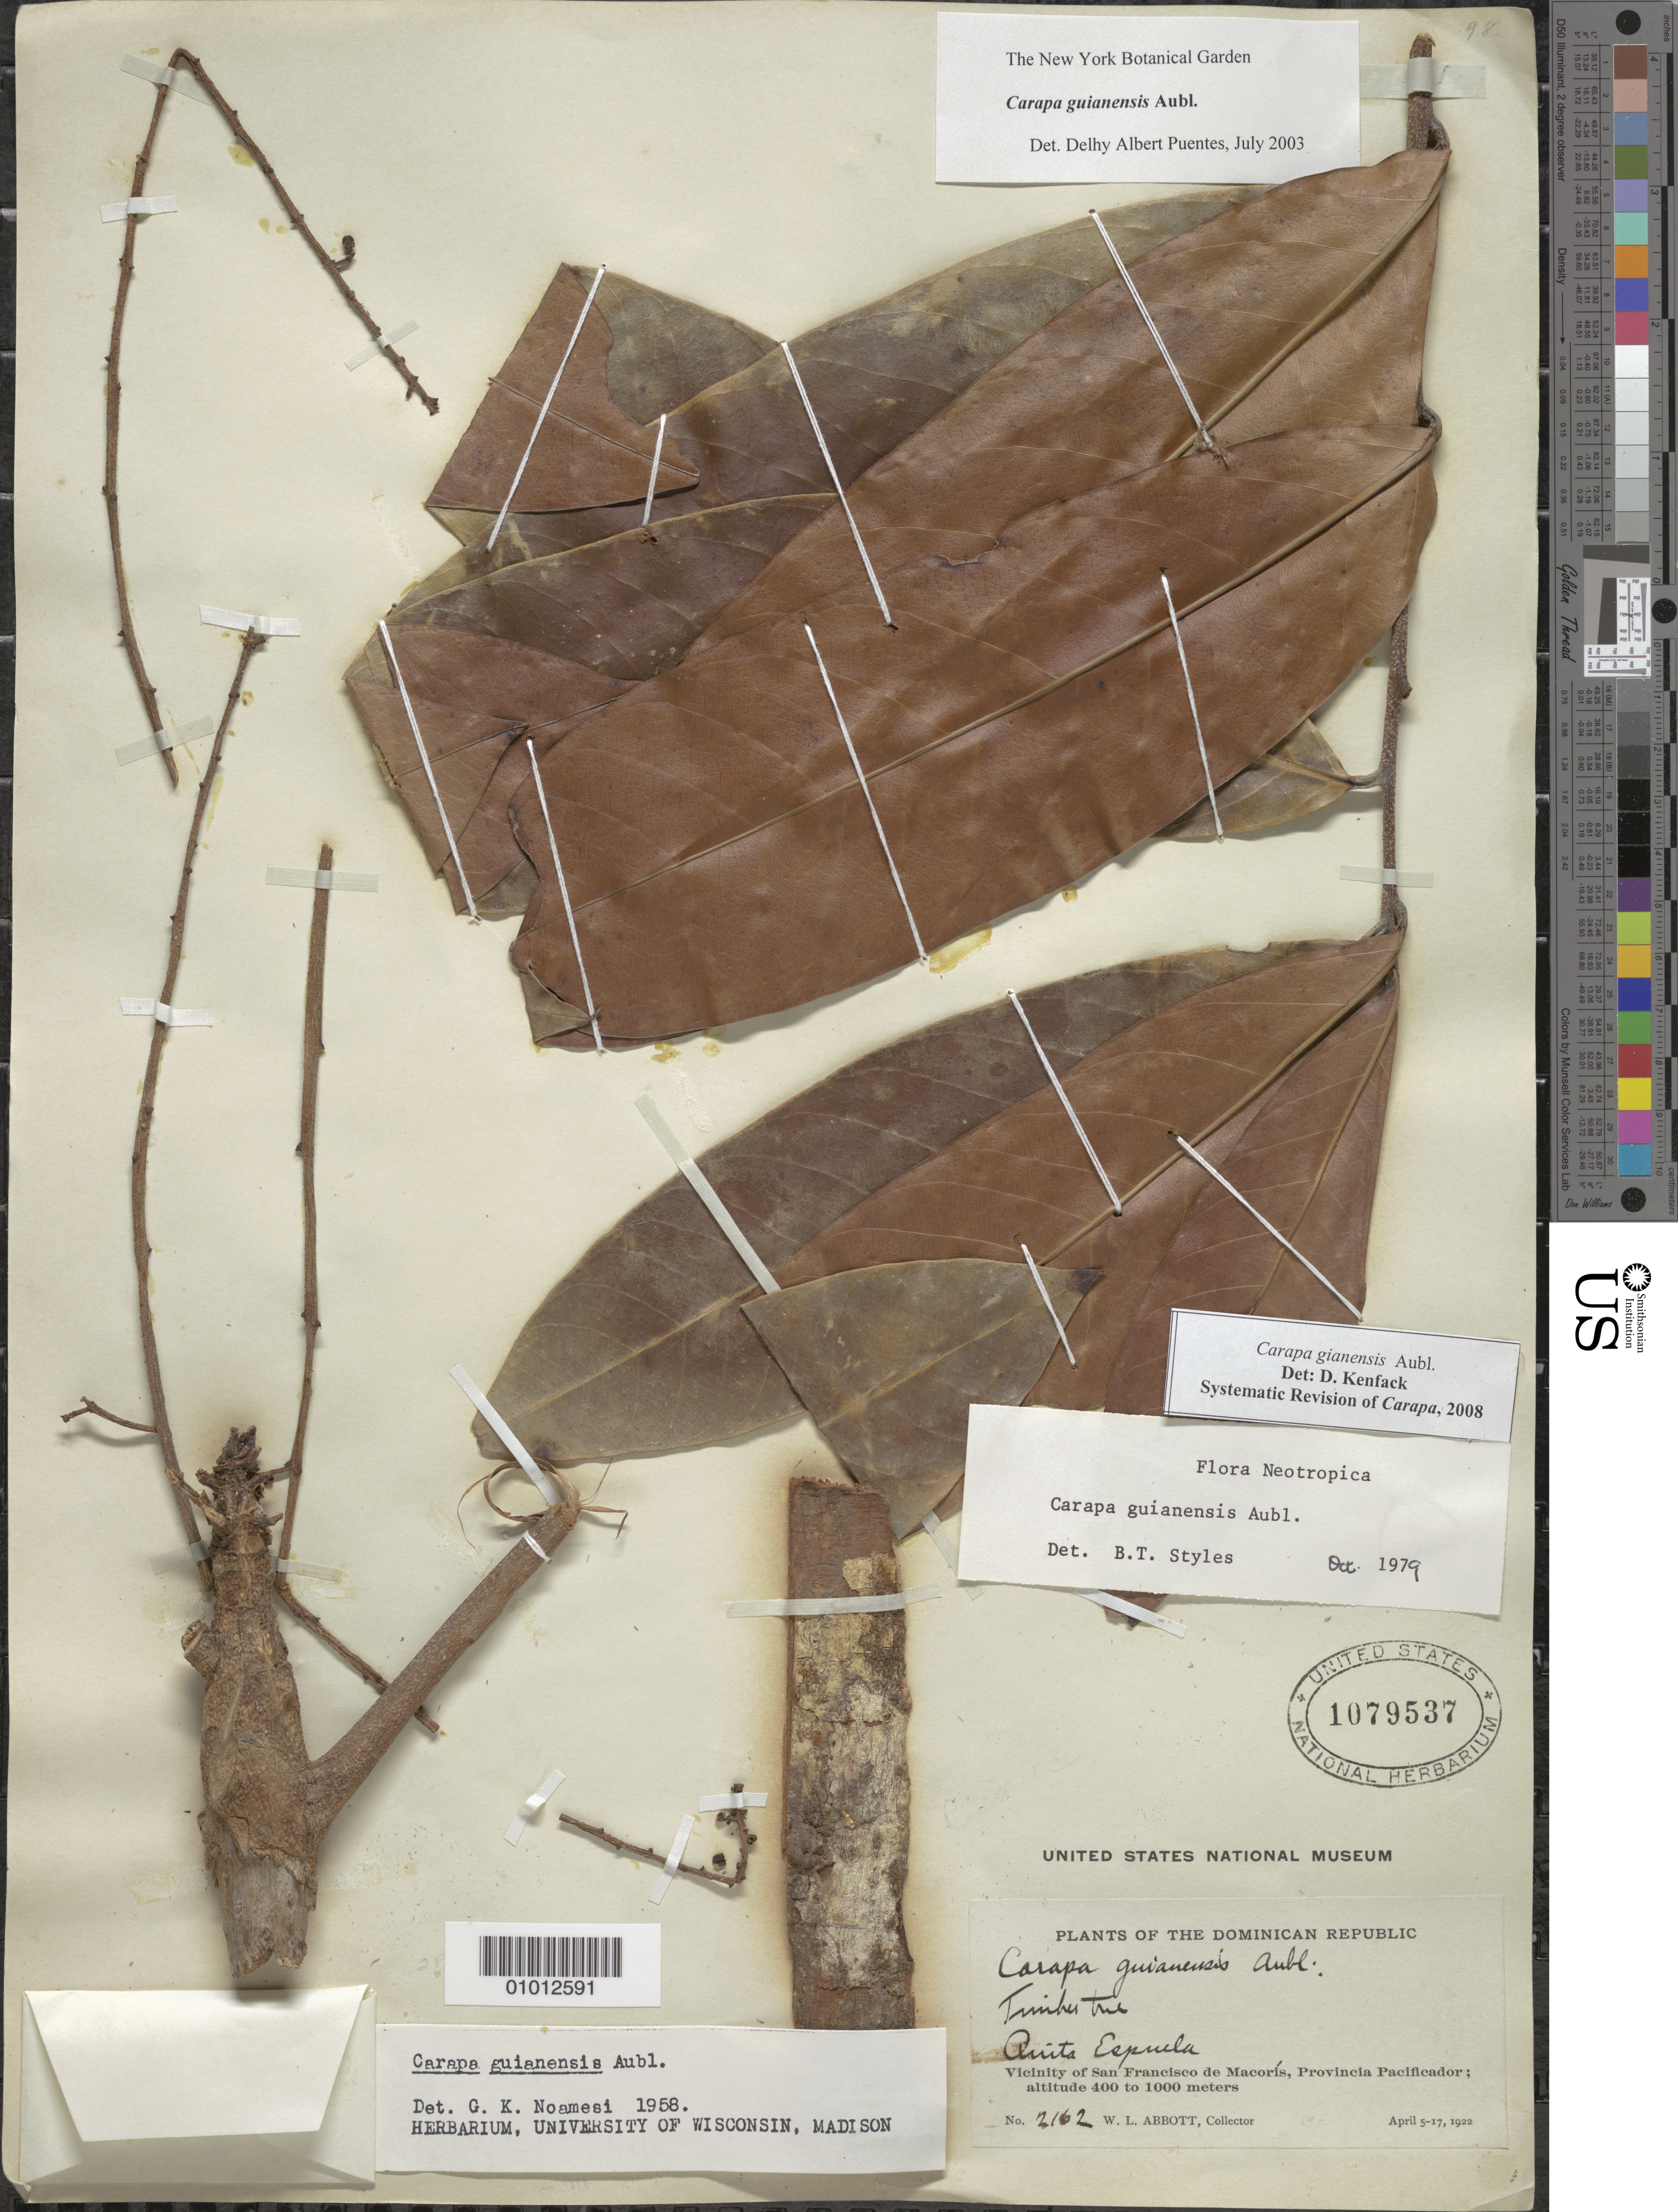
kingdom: Plantae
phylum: Tracheophyta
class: Magnoliopsida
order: Sapindales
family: Meliaceae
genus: Carapa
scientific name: Carapa guianensis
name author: Aubl.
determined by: Kenfack, D.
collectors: W. L. Abbott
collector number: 2162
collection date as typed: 05 Apr 1922 to 17 Apr 1922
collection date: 1922-04-05/1922-04-17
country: Dominican Republic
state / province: Duarte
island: Hispaniola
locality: Vicinity of San Francisco de Macoría, Anita Espuela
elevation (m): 400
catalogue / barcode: US 1079537